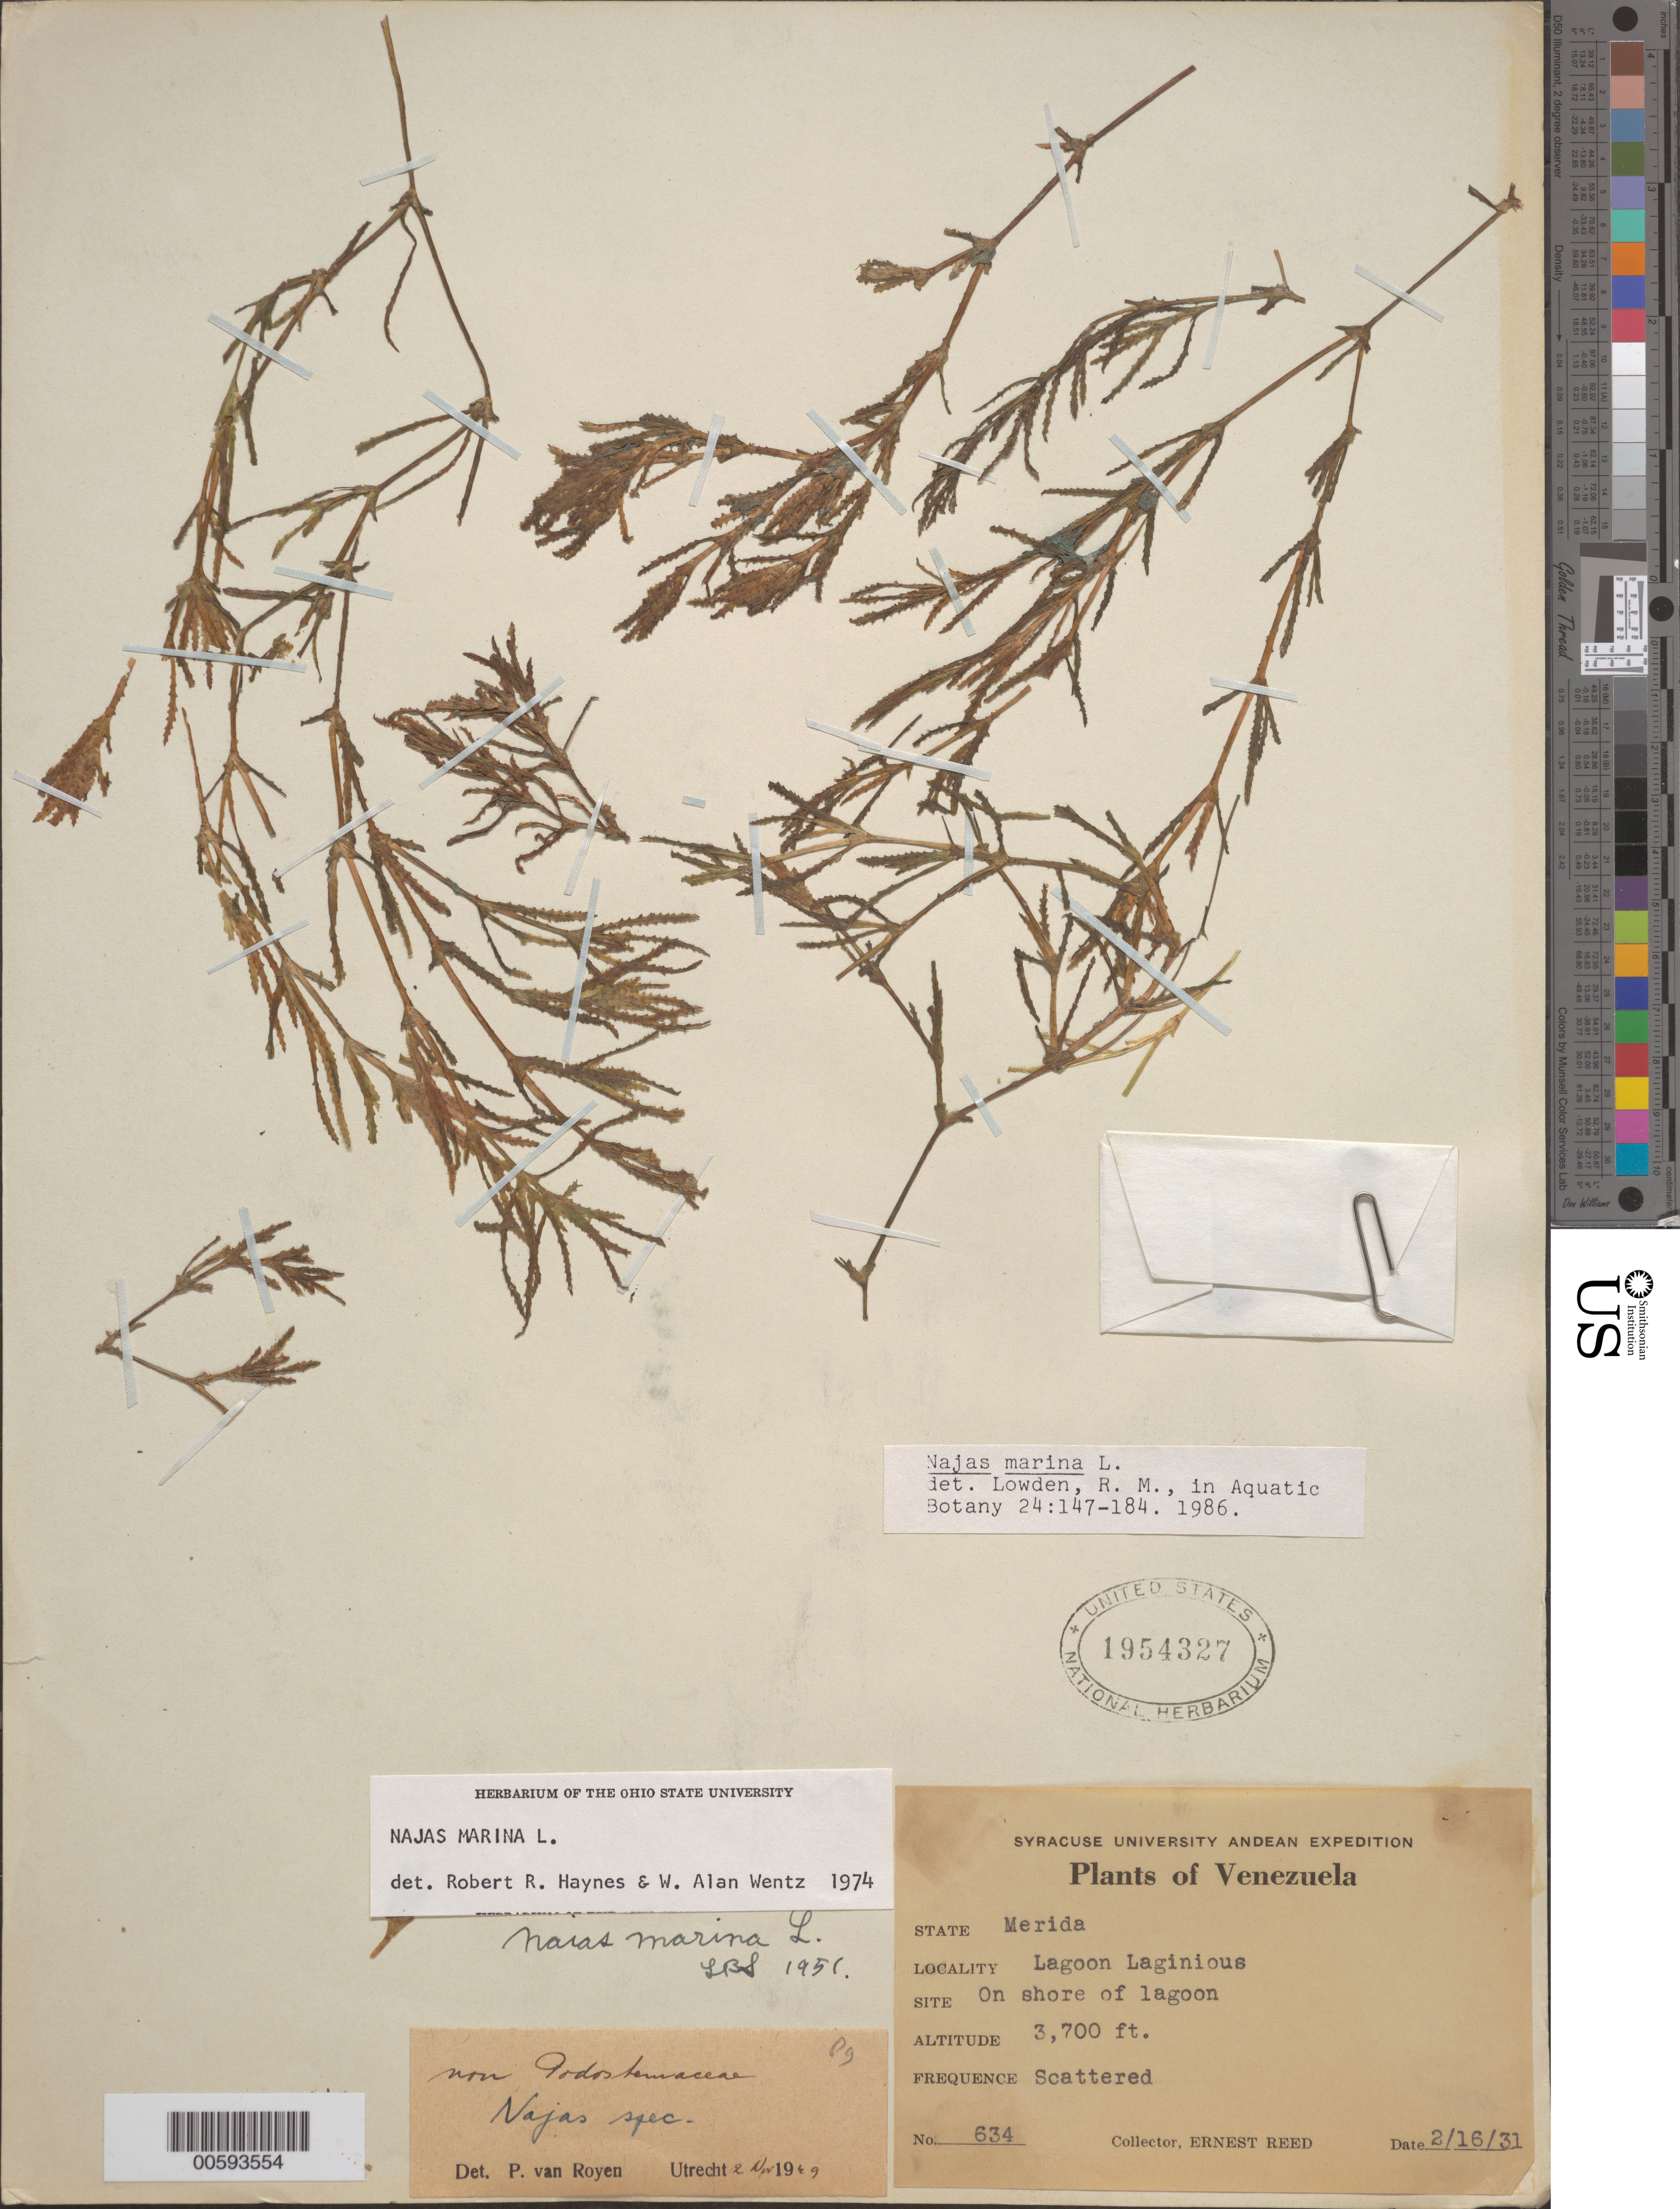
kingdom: Plantae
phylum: Tracheophyta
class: Liliopsida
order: Alismatales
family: Hydrocharitaceae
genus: Najas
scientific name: Najas marina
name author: L.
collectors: E. Reed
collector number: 634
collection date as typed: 16 Feb 1931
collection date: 1931-02-16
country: Venezuela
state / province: Mérida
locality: Lagoon Laginious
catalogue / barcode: US 1954327